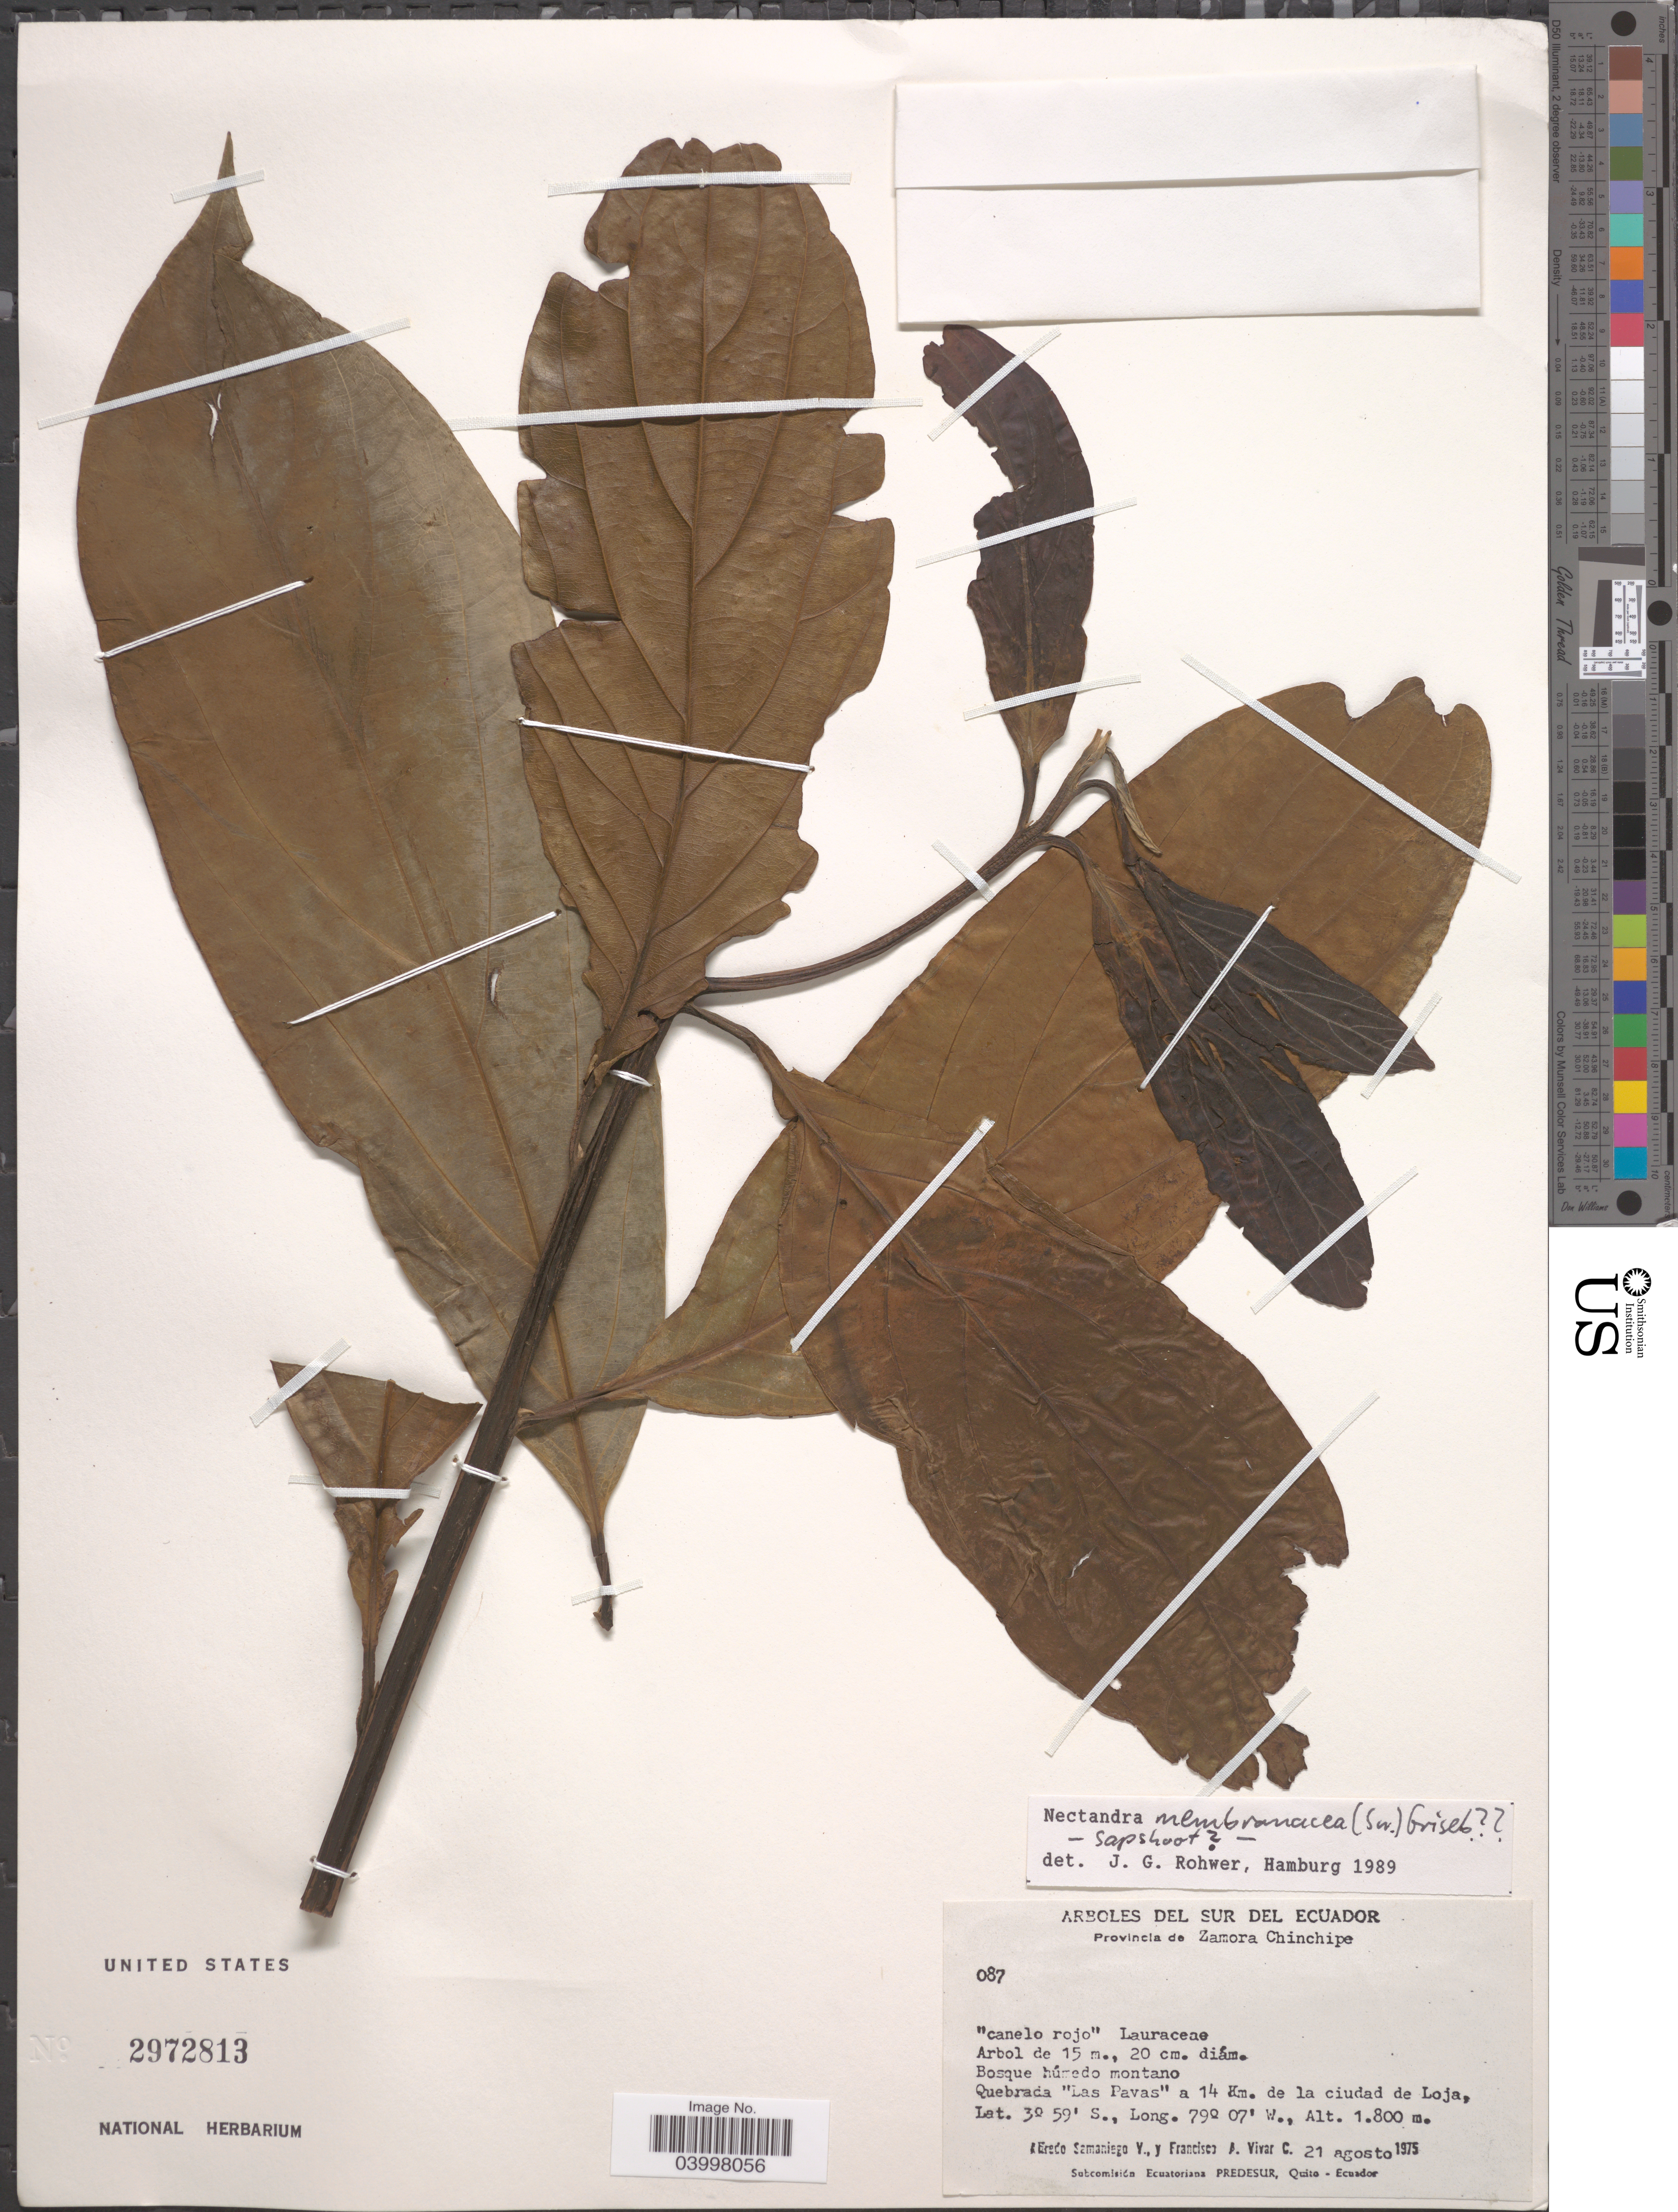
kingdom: Plantae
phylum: Tracheophyta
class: Magnoliopsida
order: Laurales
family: Lauraceae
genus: Nectandra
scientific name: Nectandra membranacea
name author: (Sw.) Griseb.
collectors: A. V. Samaniego & F. A. Vivar C.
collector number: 087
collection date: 1975-08-21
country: Ecuador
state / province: Zamora-Chinchipe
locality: Sur del Ecuador. Quebrada 'Las Pavas' a 14 Km. de la ciudad de Loja.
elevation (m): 1800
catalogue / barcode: US 2972813